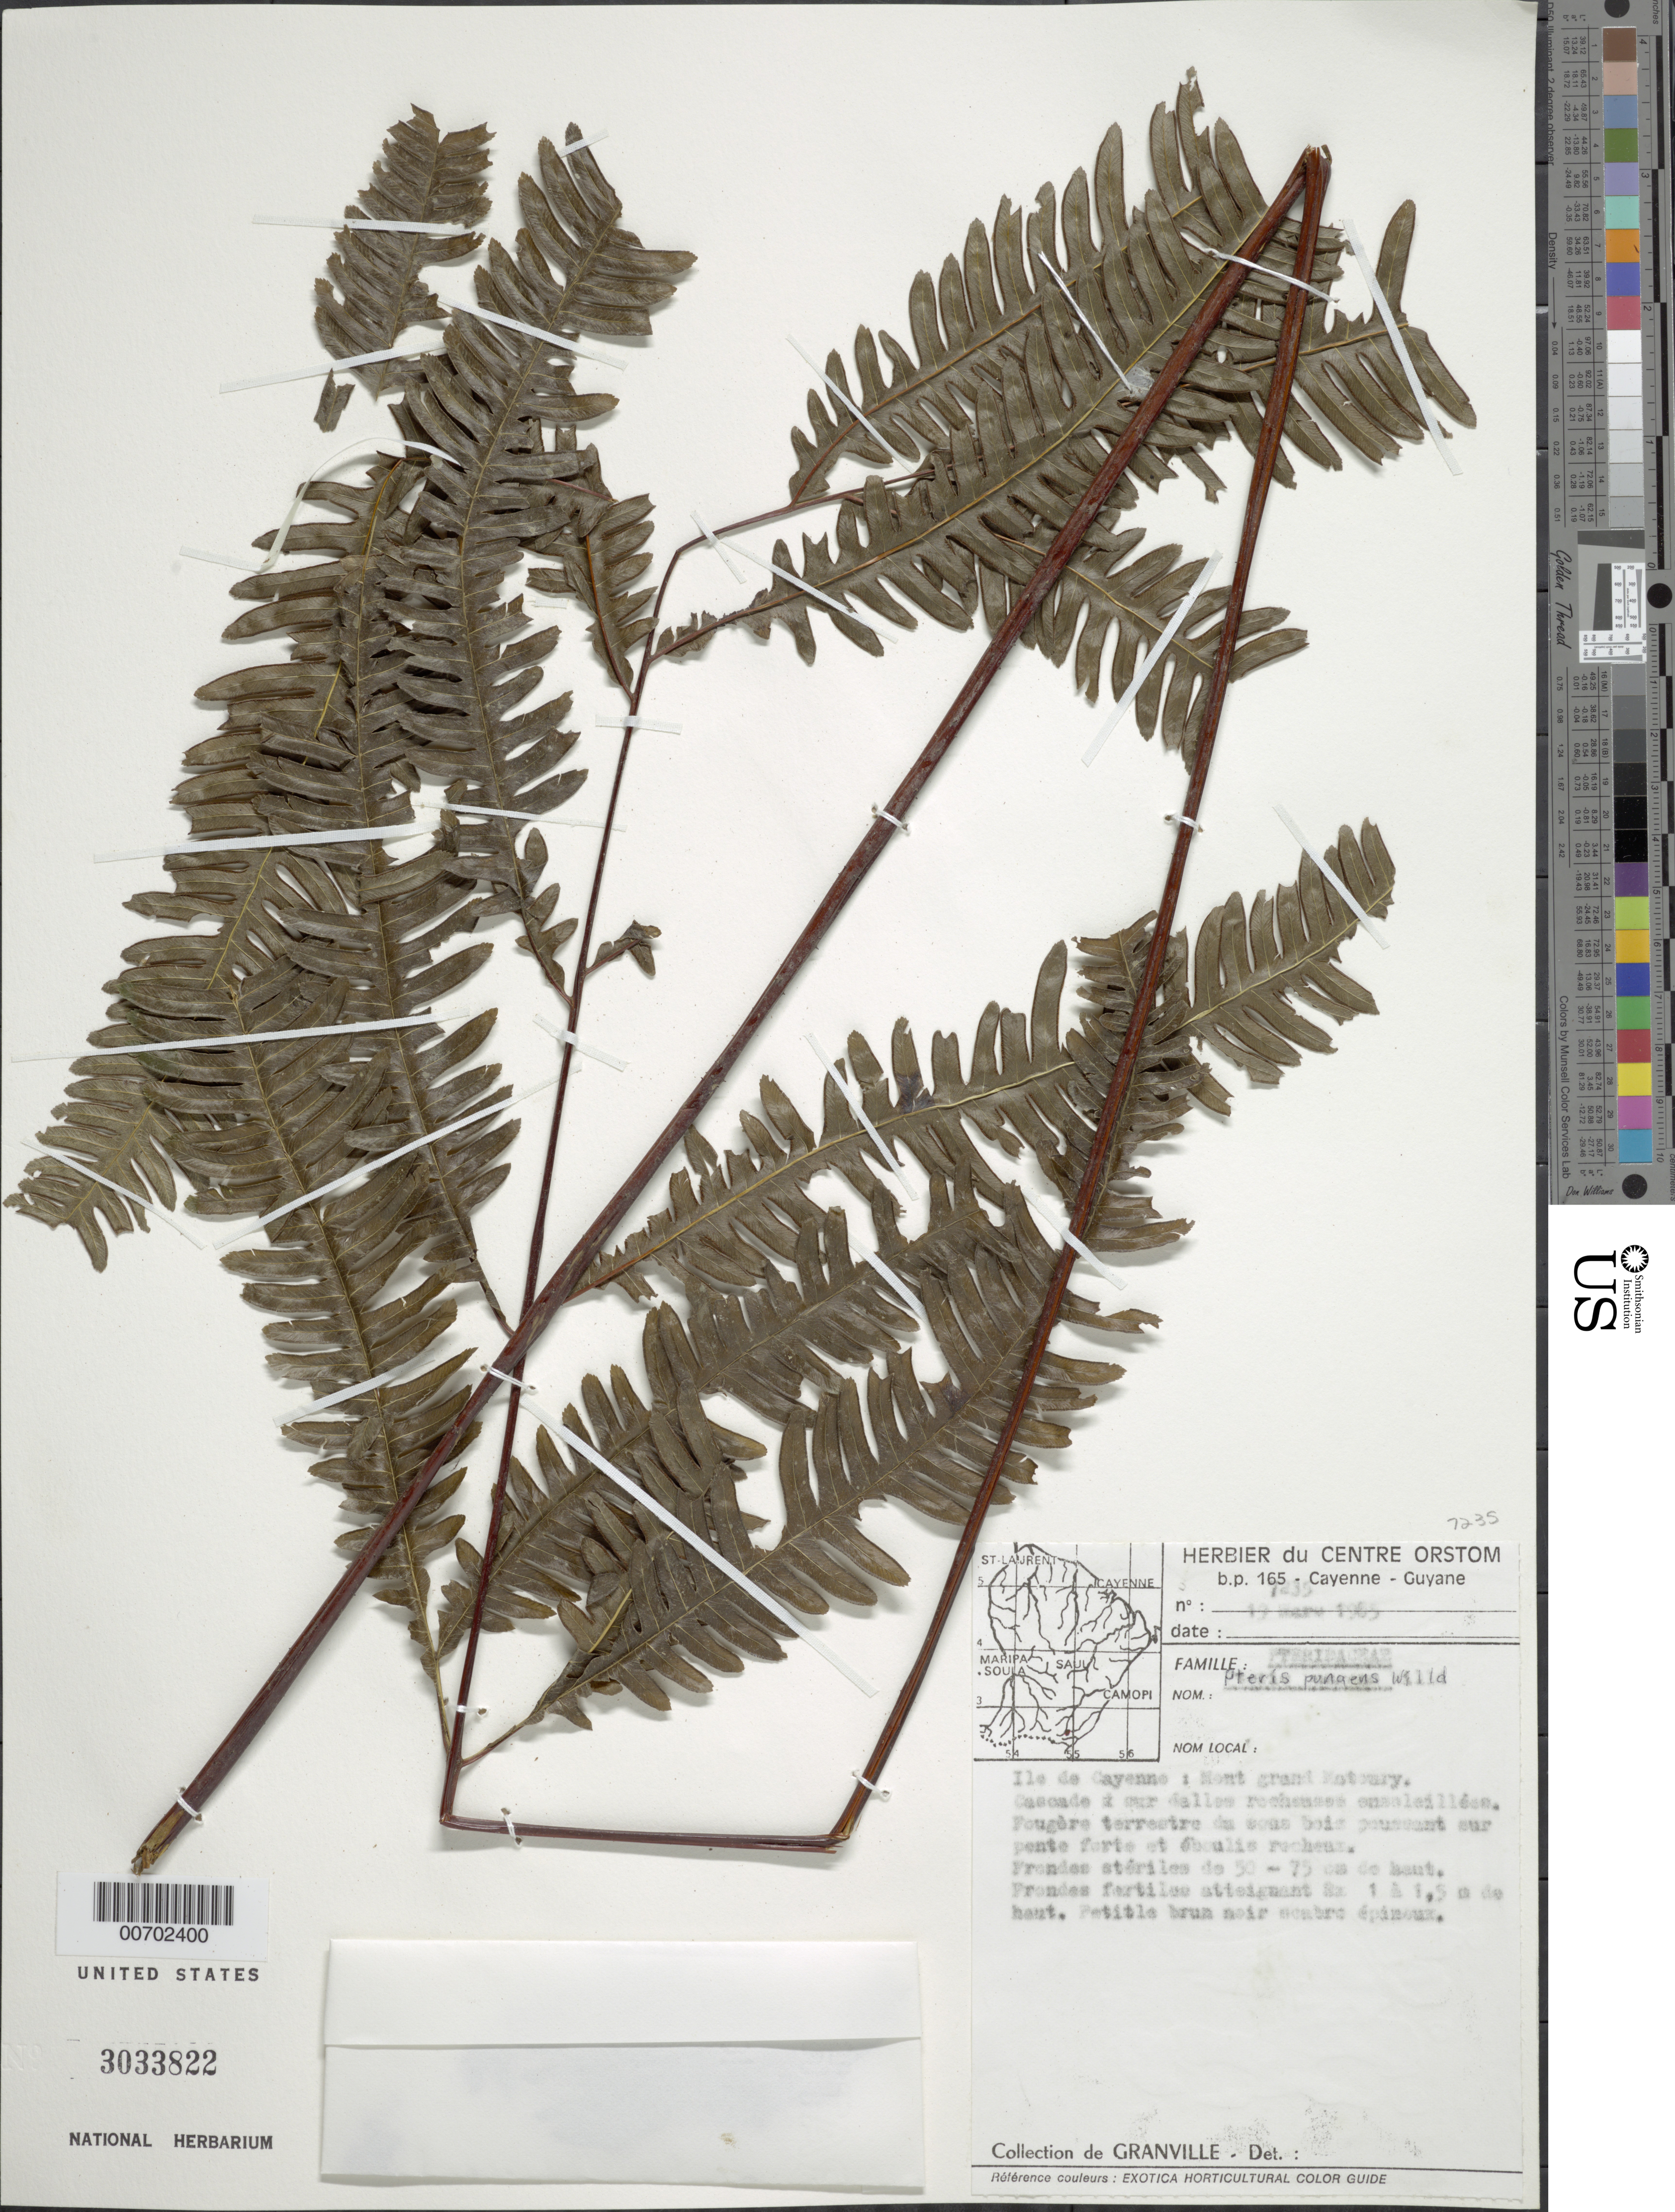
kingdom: Plantae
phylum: Tracheophyta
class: Polypodiopsida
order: Polypodiales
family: Pteridaceae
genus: Pteris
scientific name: Pteris pungens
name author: Willd.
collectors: J.-J. de Granville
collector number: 7235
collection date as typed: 19-Mar-85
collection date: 1985-03-19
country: French Guiana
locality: Ile de Cayenne, Mont Grand Matoury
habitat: Cascade sur dalles rocheuses ensoleillées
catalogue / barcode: US 3033822